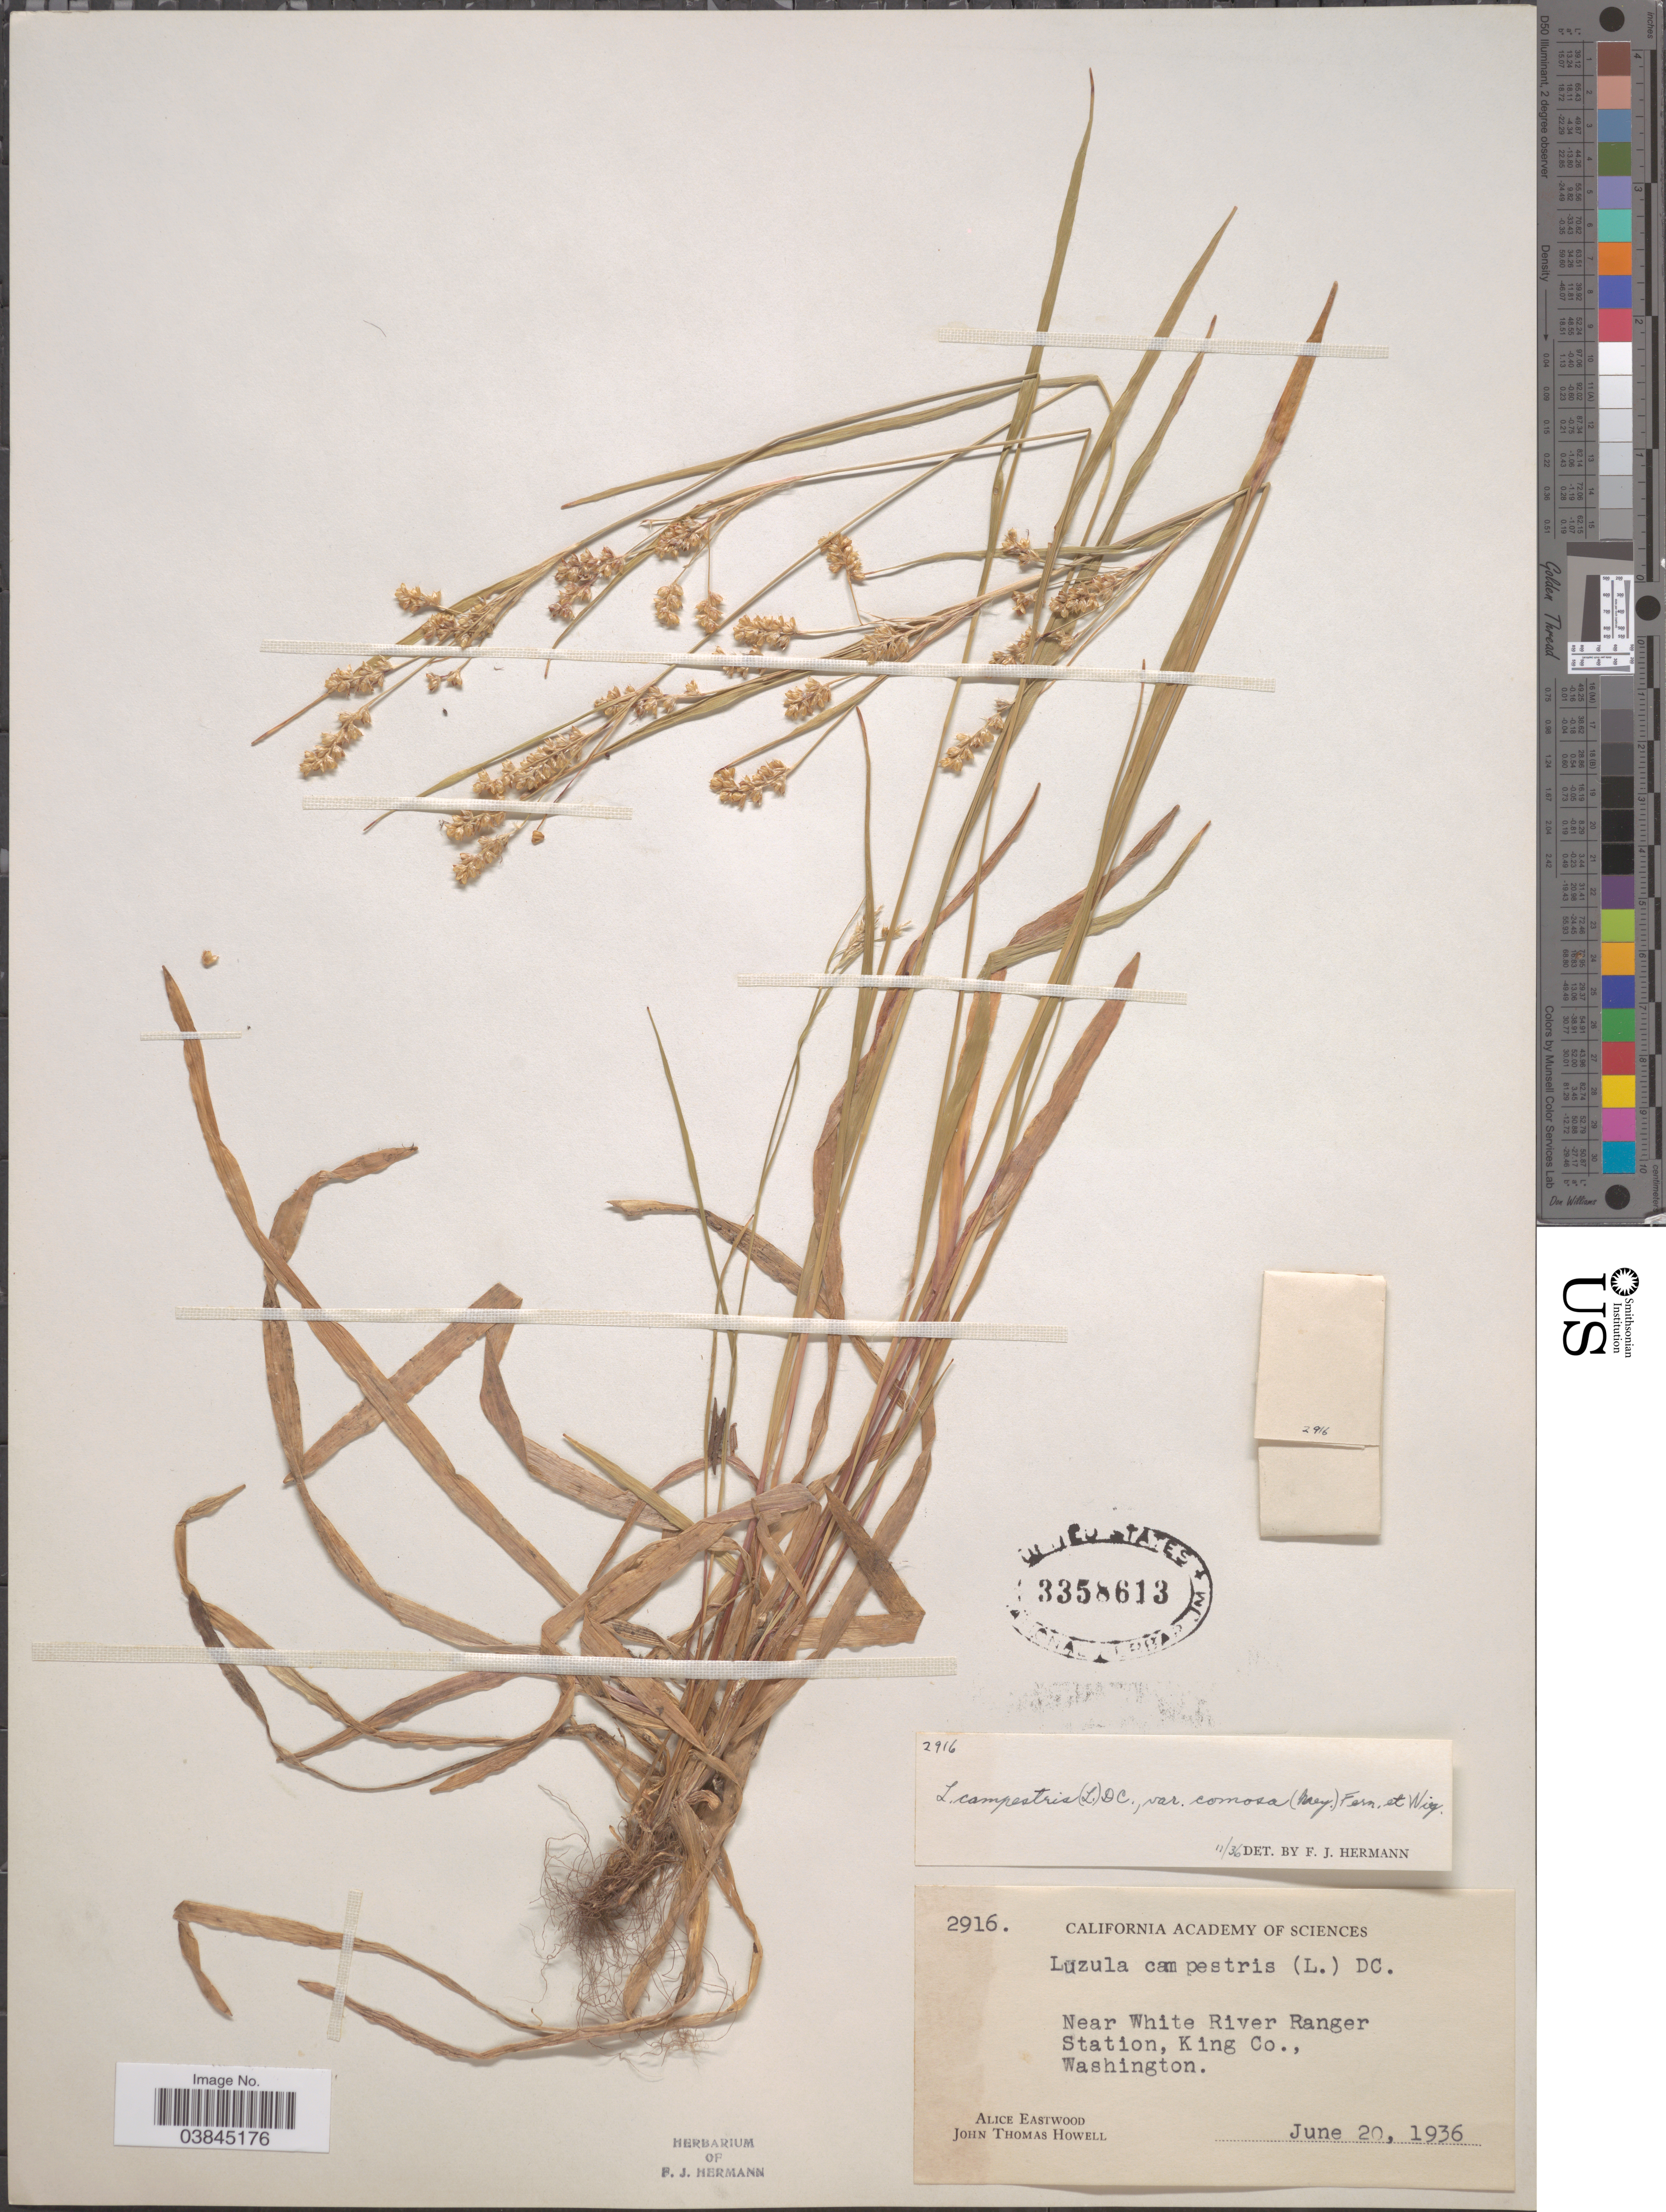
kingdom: Plantae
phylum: Tracheophyta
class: Liliopsida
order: Poales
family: Juncaceae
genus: Luzula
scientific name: Luzula campestris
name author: (L.) DC.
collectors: A. Eastwood & J. T. Howell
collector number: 2916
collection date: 1936-06-20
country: United States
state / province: Washington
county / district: King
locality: Near White River Ranger Station, King Co.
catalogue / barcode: US 3358613